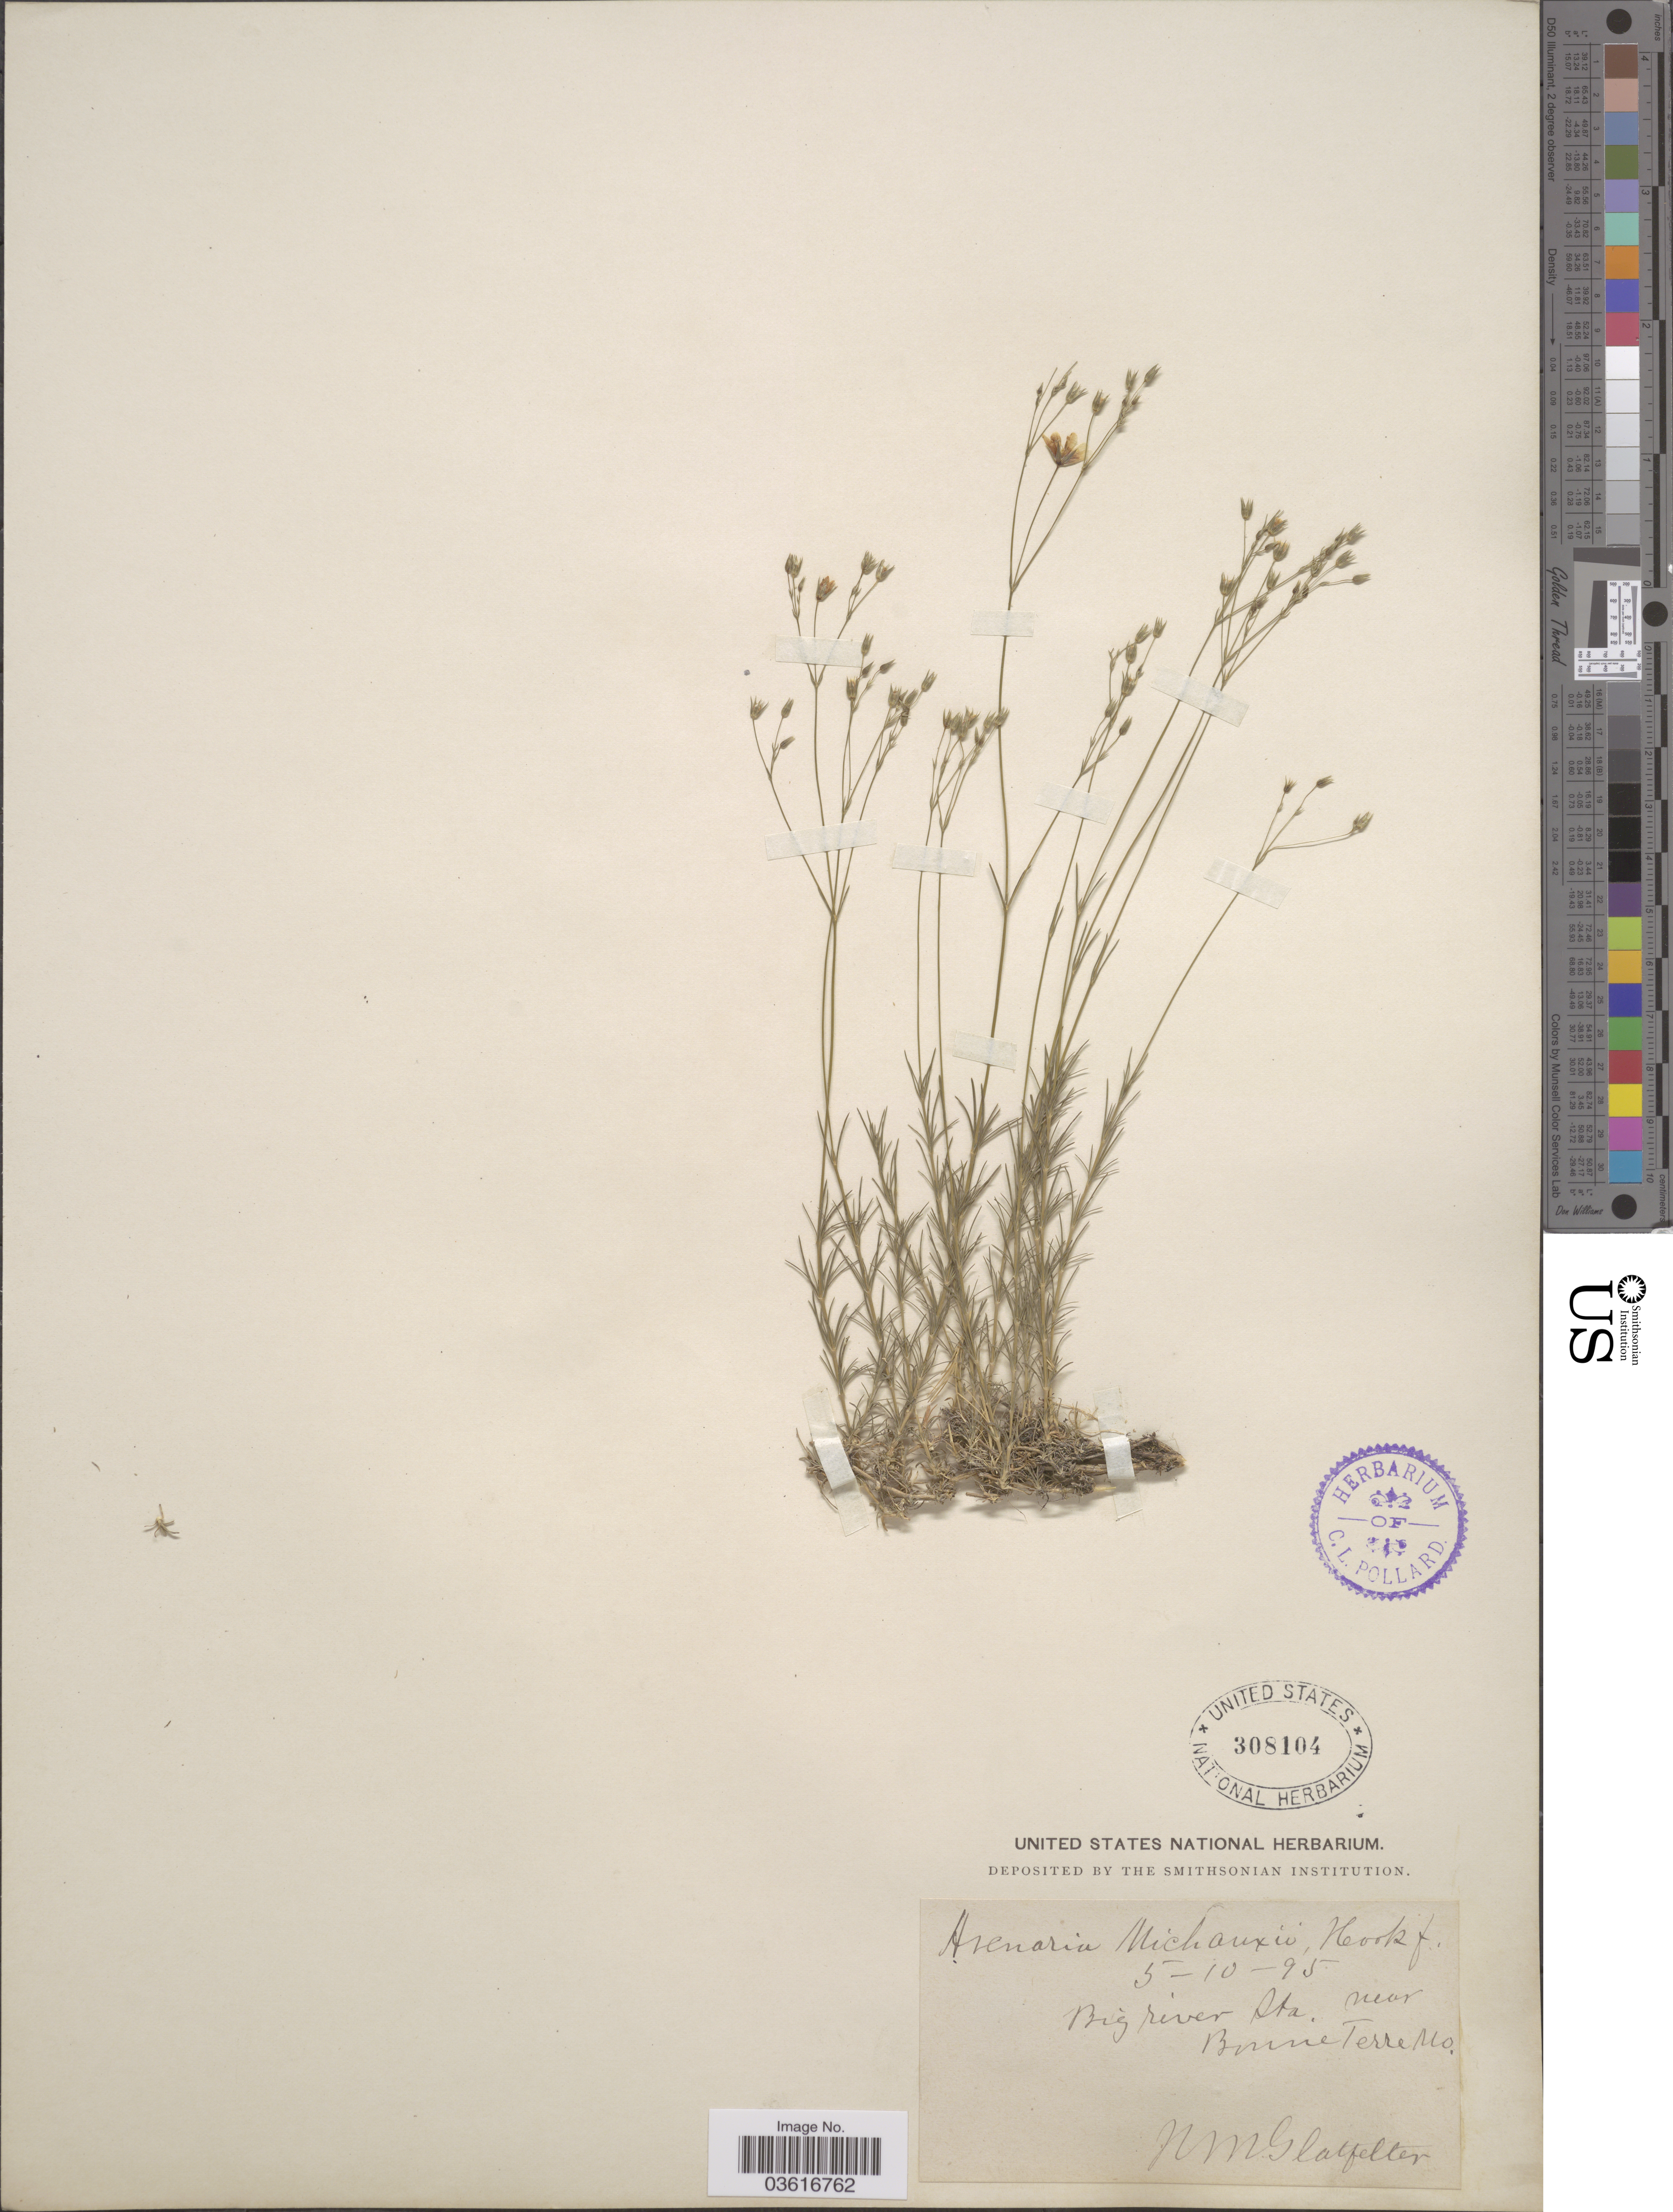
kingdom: Plantae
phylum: Tracheophyta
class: Magnoliopsida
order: Caryophyllales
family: Caryophyllaceae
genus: Minuartia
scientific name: Minuartia stricta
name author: (Sw.) Hiern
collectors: N. M. Glatfelter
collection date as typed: Transcribed d/m/y: 10/5/95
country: United States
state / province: Missouri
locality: Big River Sta. near Bonne Terre.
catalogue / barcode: US 308104